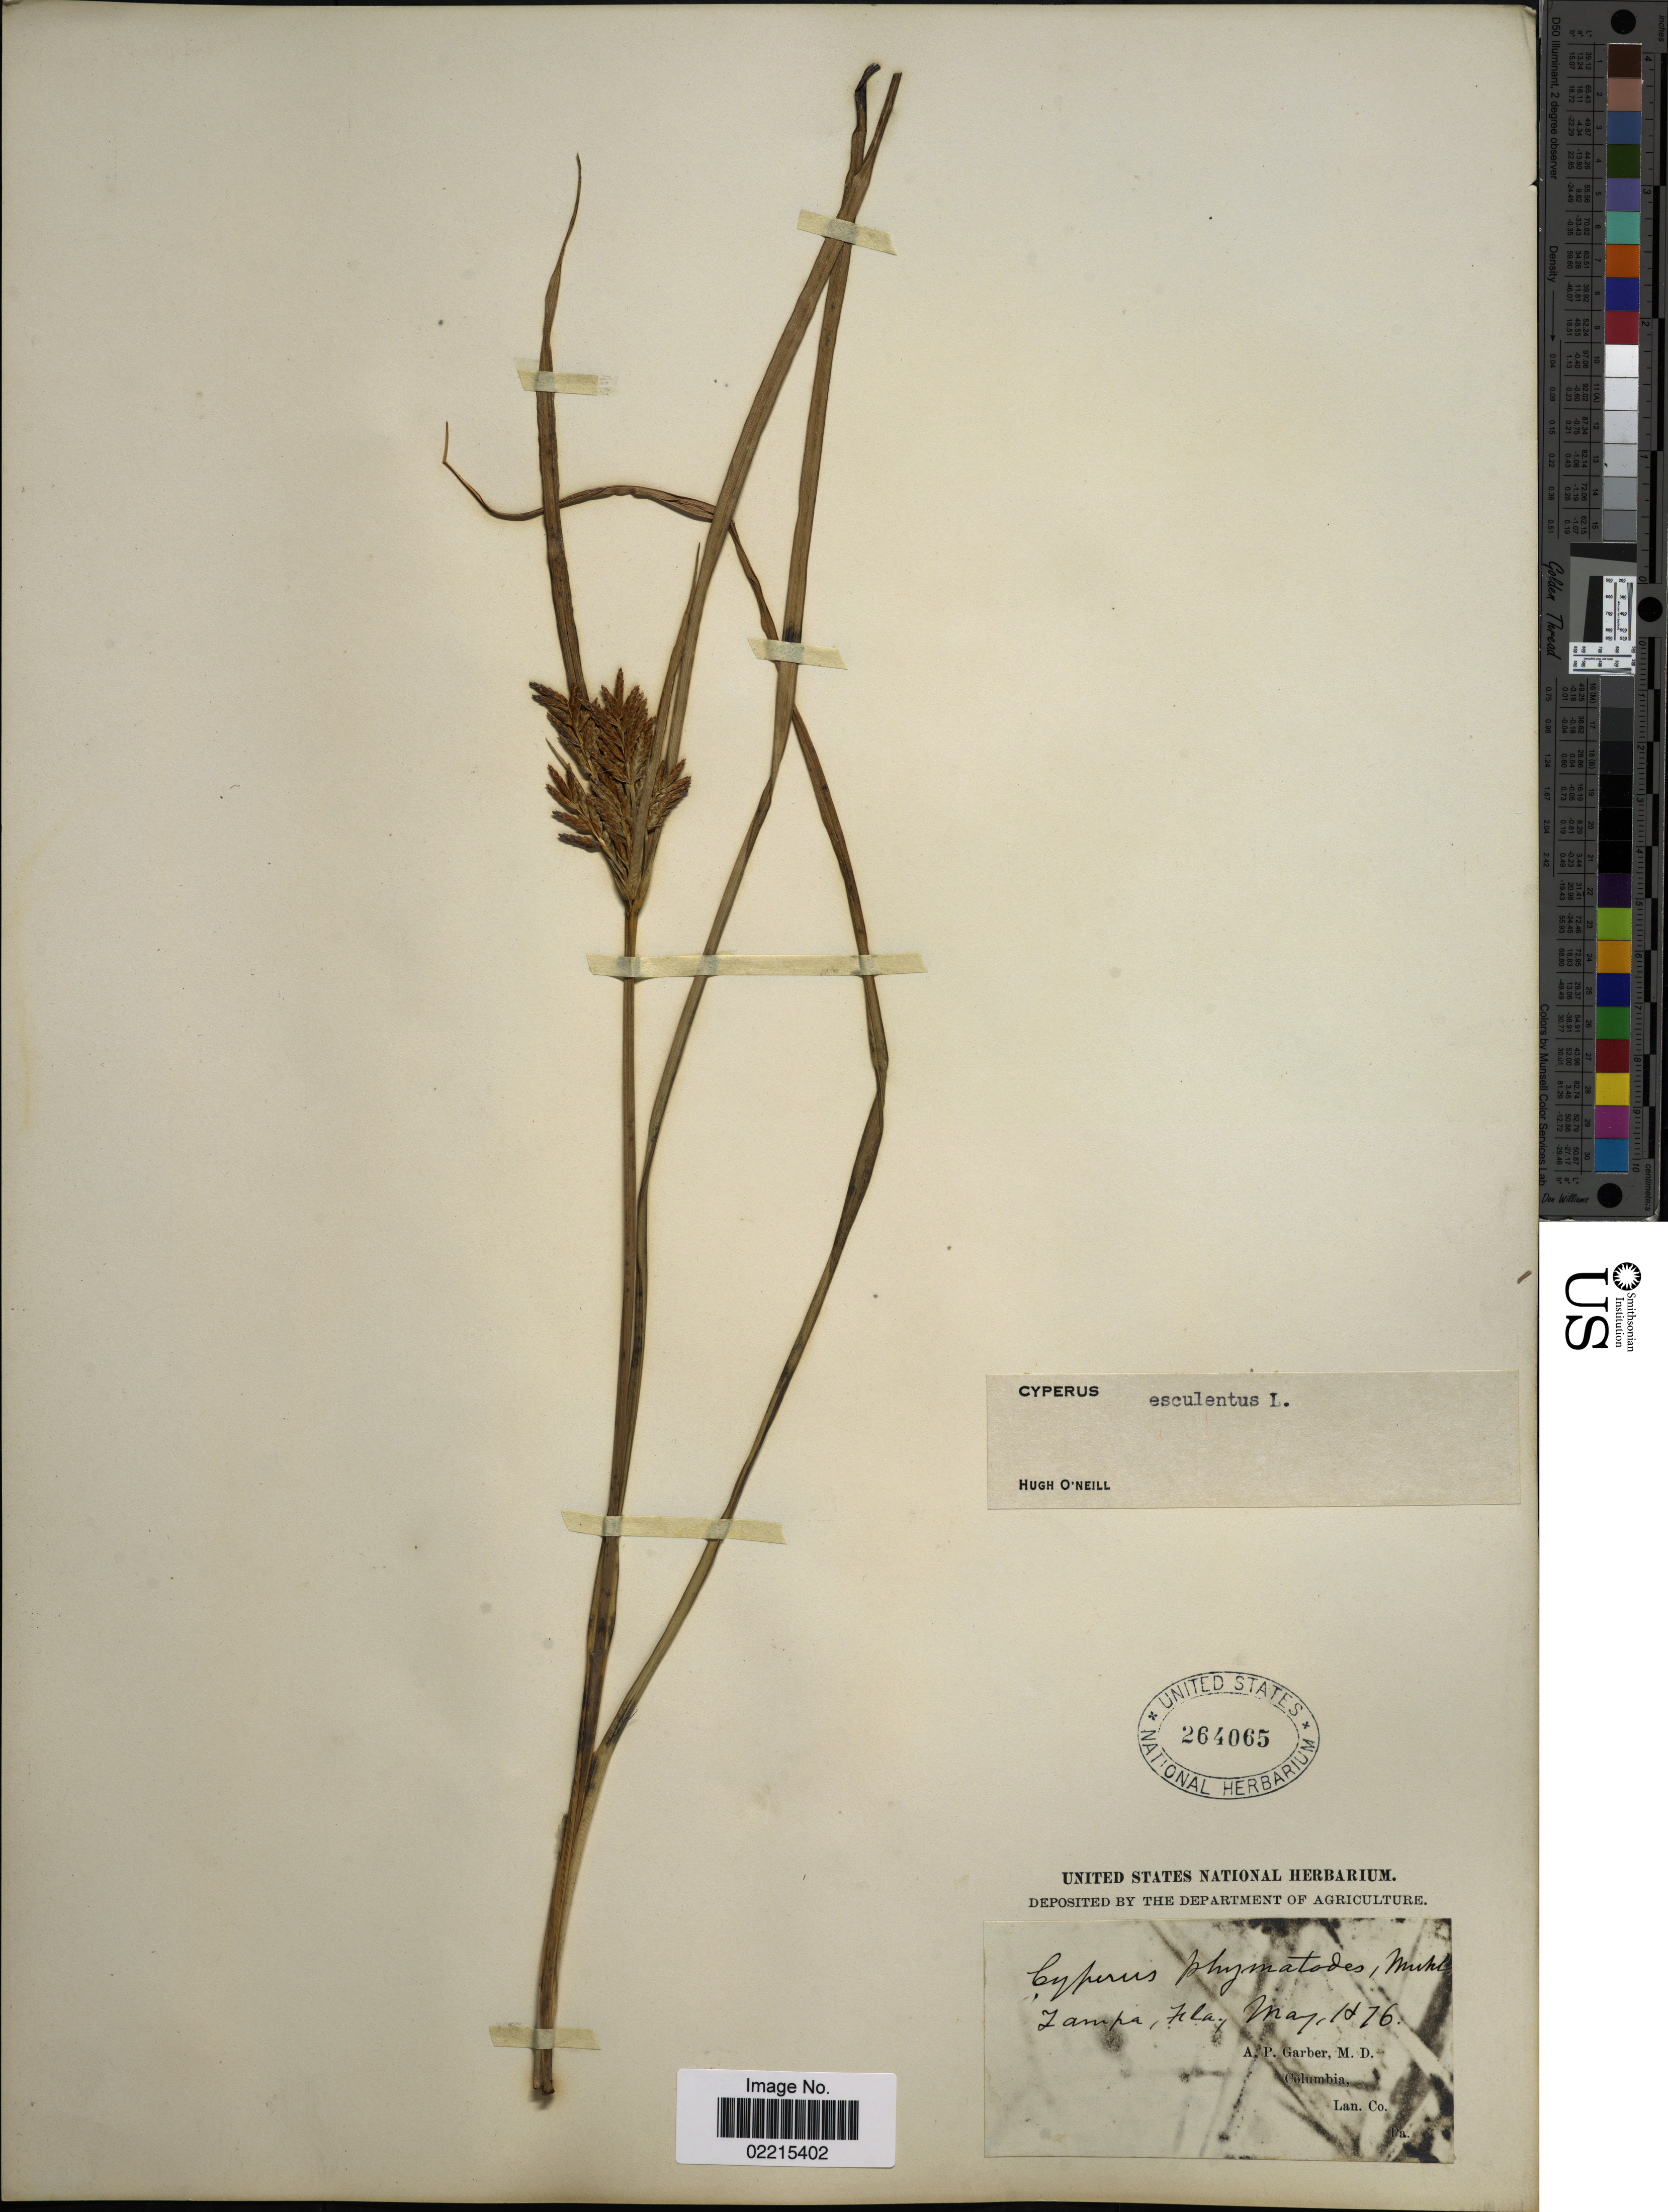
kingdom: Plantae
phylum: Tracheophyta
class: Liliopsida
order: Poales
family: Cyperaceae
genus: Cyperus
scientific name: Cyperus esculentus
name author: L.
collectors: A. P. Garber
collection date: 1876-05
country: United States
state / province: Florida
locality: Tampa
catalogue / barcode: US 264065